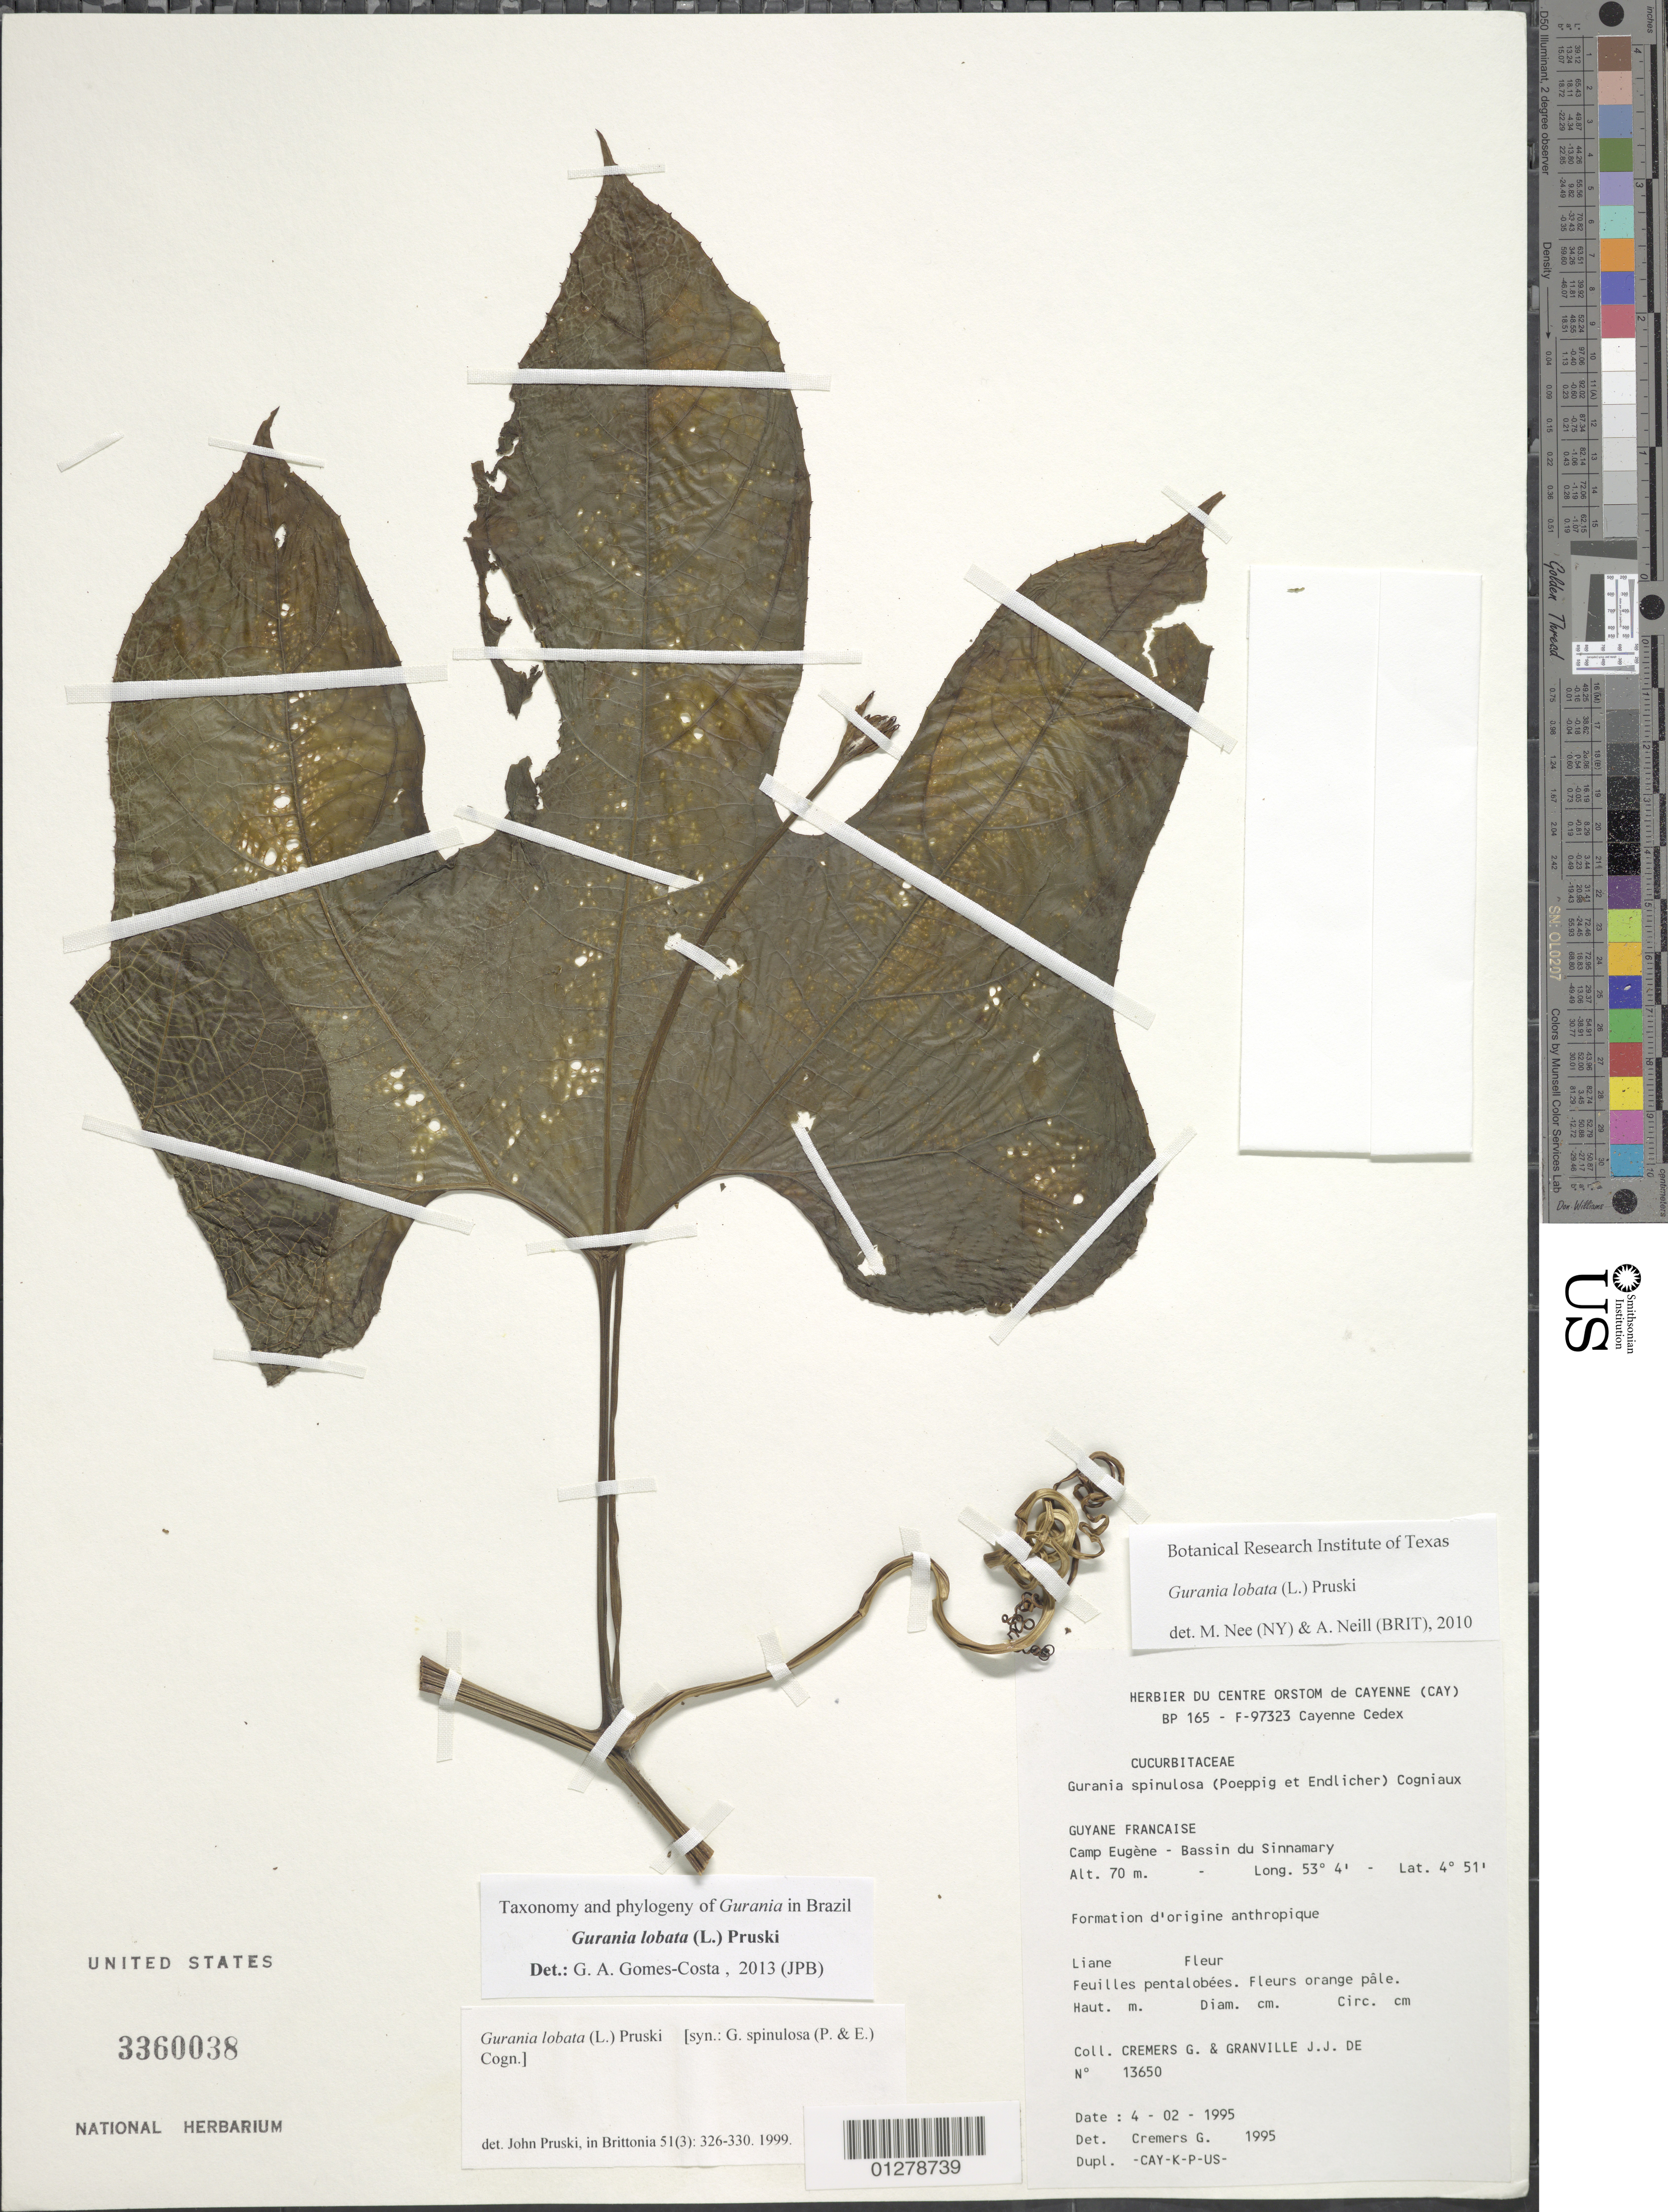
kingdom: Plantae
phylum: Tracheophyta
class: Magnoliopsida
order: Cucurbitales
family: Cucurbitaceae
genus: Gurania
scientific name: Gurania lobata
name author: (L.) Pruski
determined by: Gomes-Costa, G. A.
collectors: G. Cremers & J.-J. de Granville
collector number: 13650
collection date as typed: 4 Feb 1995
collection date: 1995-02-04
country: French Guiana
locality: Camp Eugene - Bassin du Sinnamary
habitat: formation d'origine anthropique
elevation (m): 70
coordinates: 4 51 N, 53 4 W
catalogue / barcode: US 3360038